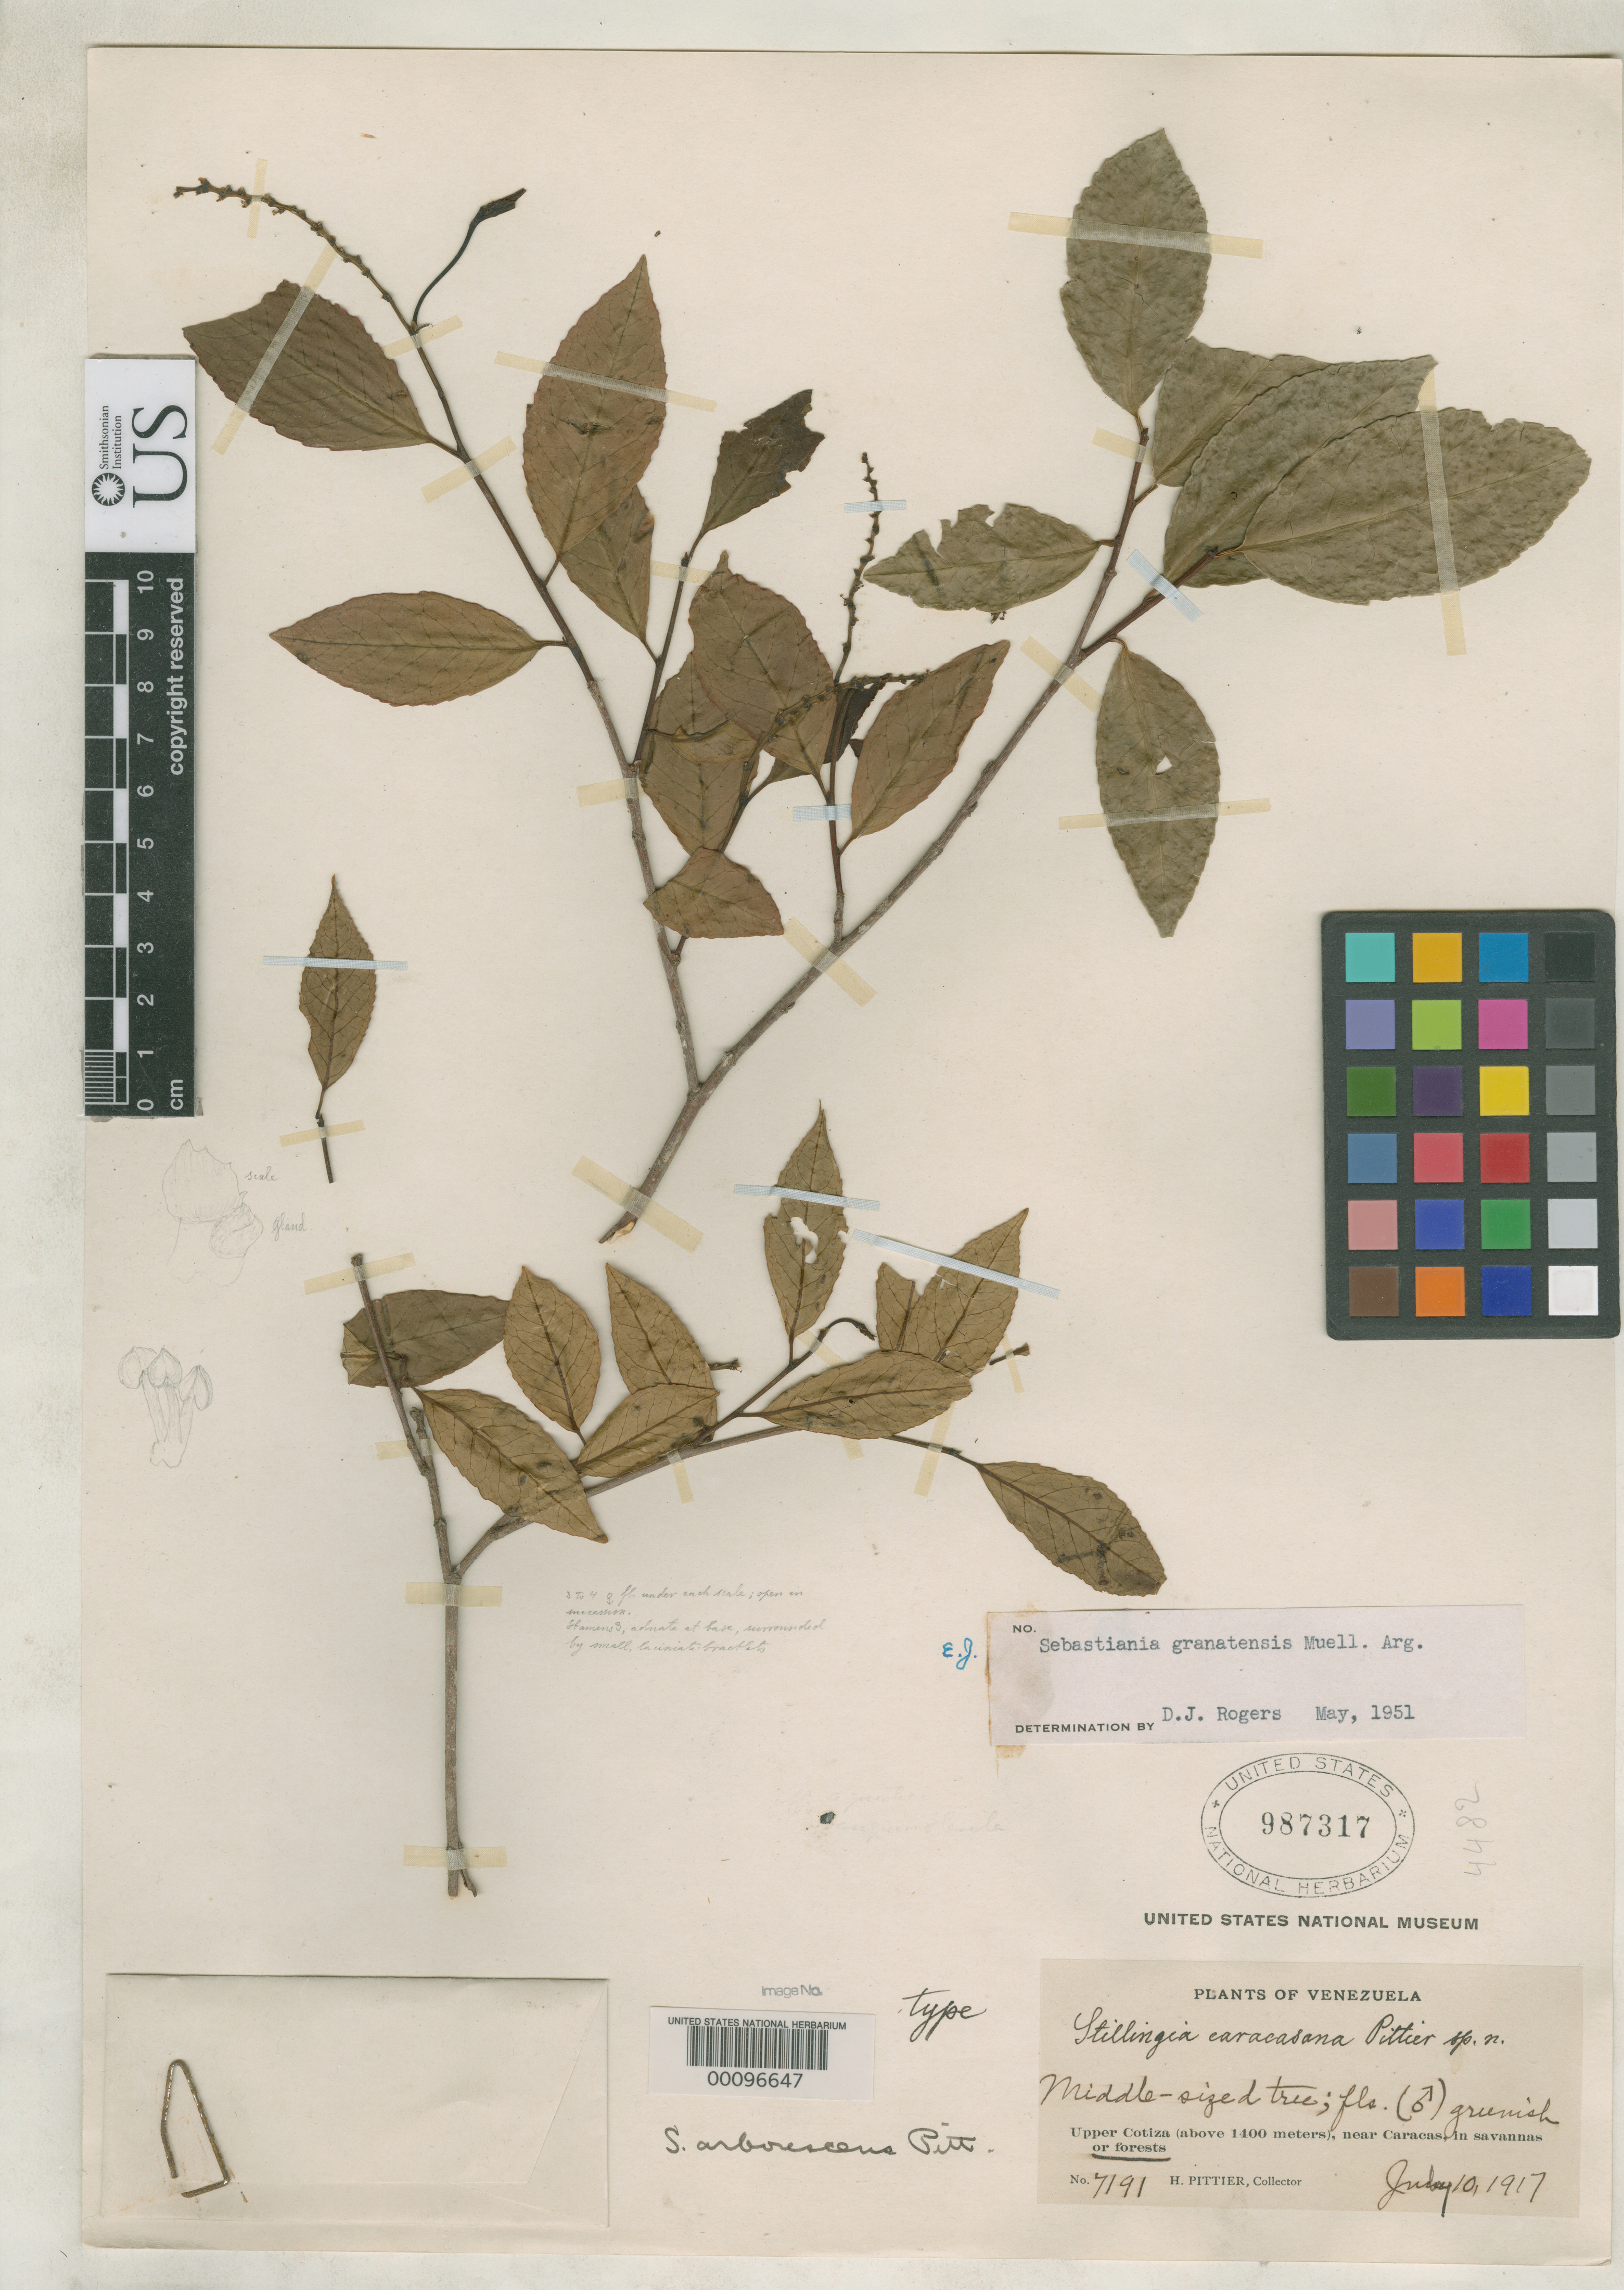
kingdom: Plantae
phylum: Tracheophyta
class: Magnoliopsida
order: Malpighiales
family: Euphorbiaceae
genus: Stillingia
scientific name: Stillingia arborescens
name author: Pittier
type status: Isotype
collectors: H. F. Pittier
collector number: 7191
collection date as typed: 10 Jul 1917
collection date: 1917-07-10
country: Venezuela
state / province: Distrito Federal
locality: La Quesera, cerca de Caracas.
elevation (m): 1450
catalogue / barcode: US 987317